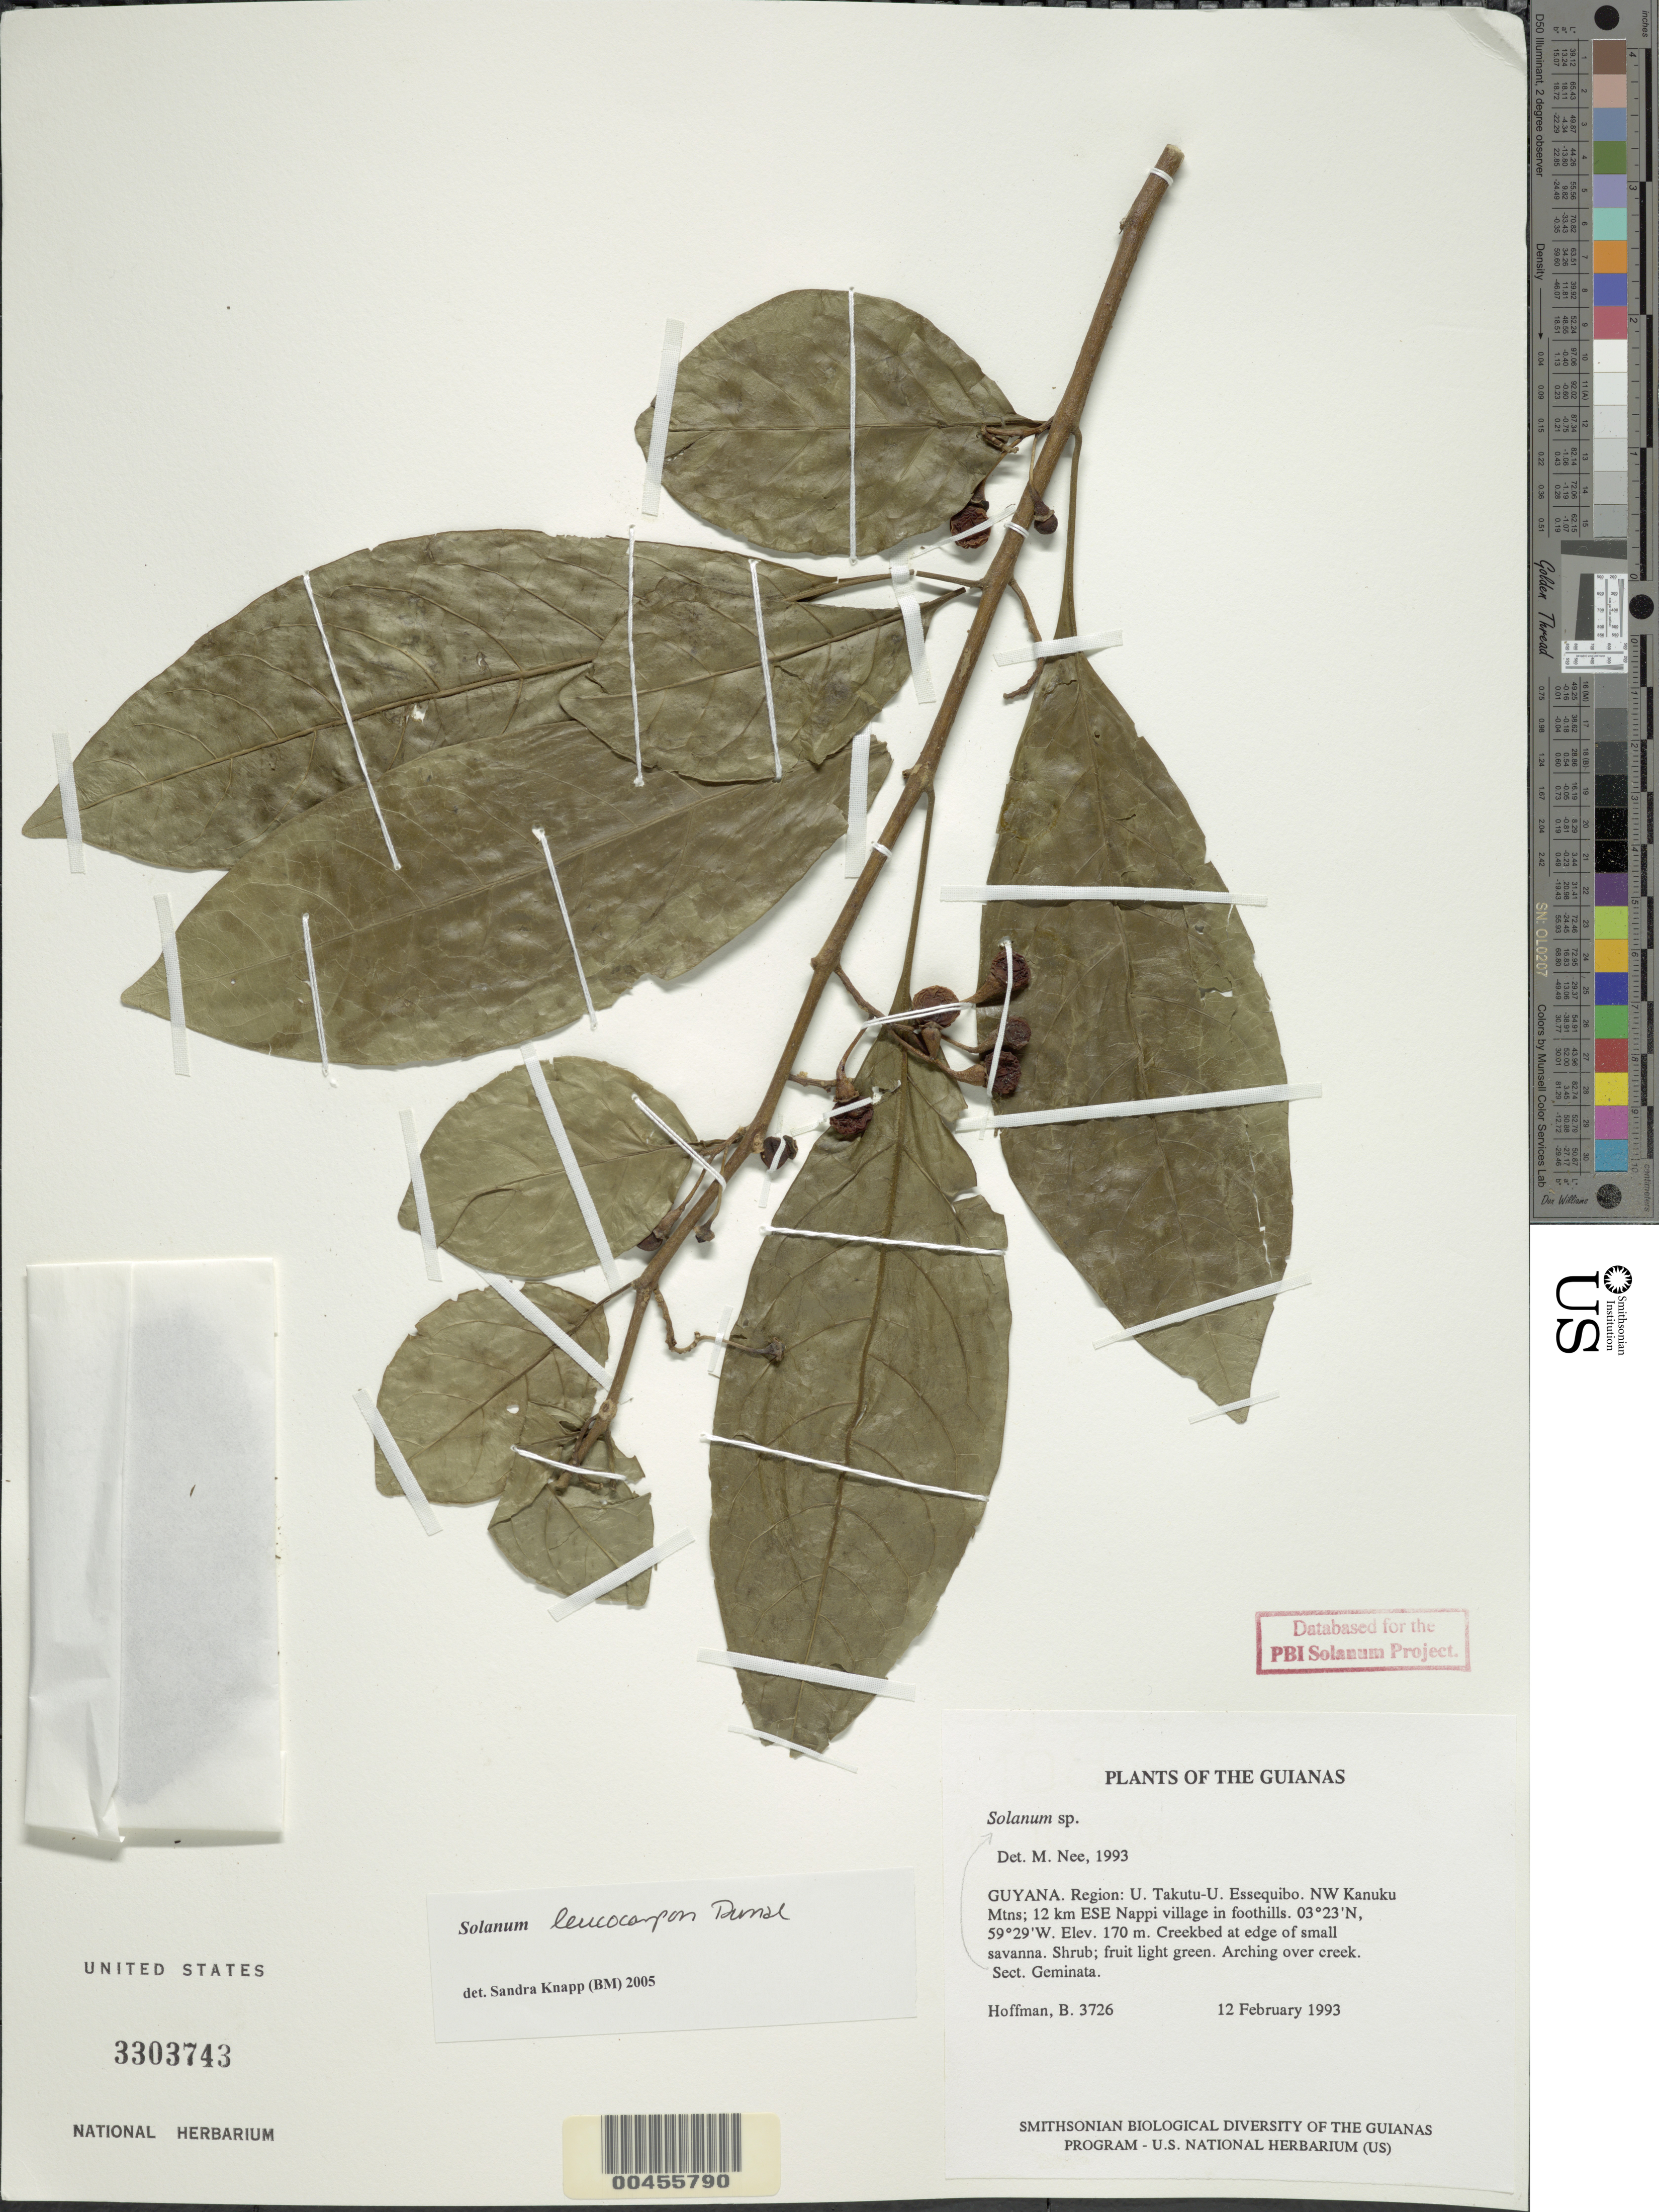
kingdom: Plantae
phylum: Tracheophyta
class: Magnoliopsida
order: Solanales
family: Solanaceae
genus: Solanum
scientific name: Solanum leucocarpon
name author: Dunal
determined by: Knapp, S. D.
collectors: B. Hoffman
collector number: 3726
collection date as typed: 2 Feb 1993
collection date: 1993-02-02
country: Guyana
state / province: U. Takutu-U. Essequibo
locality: NW Kanuku Mountains; 12 km ESE of Nappi village in foothills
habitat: Creekbed at edge of small savanna. Arching over creek.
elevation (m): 170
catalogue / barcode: US 3303743